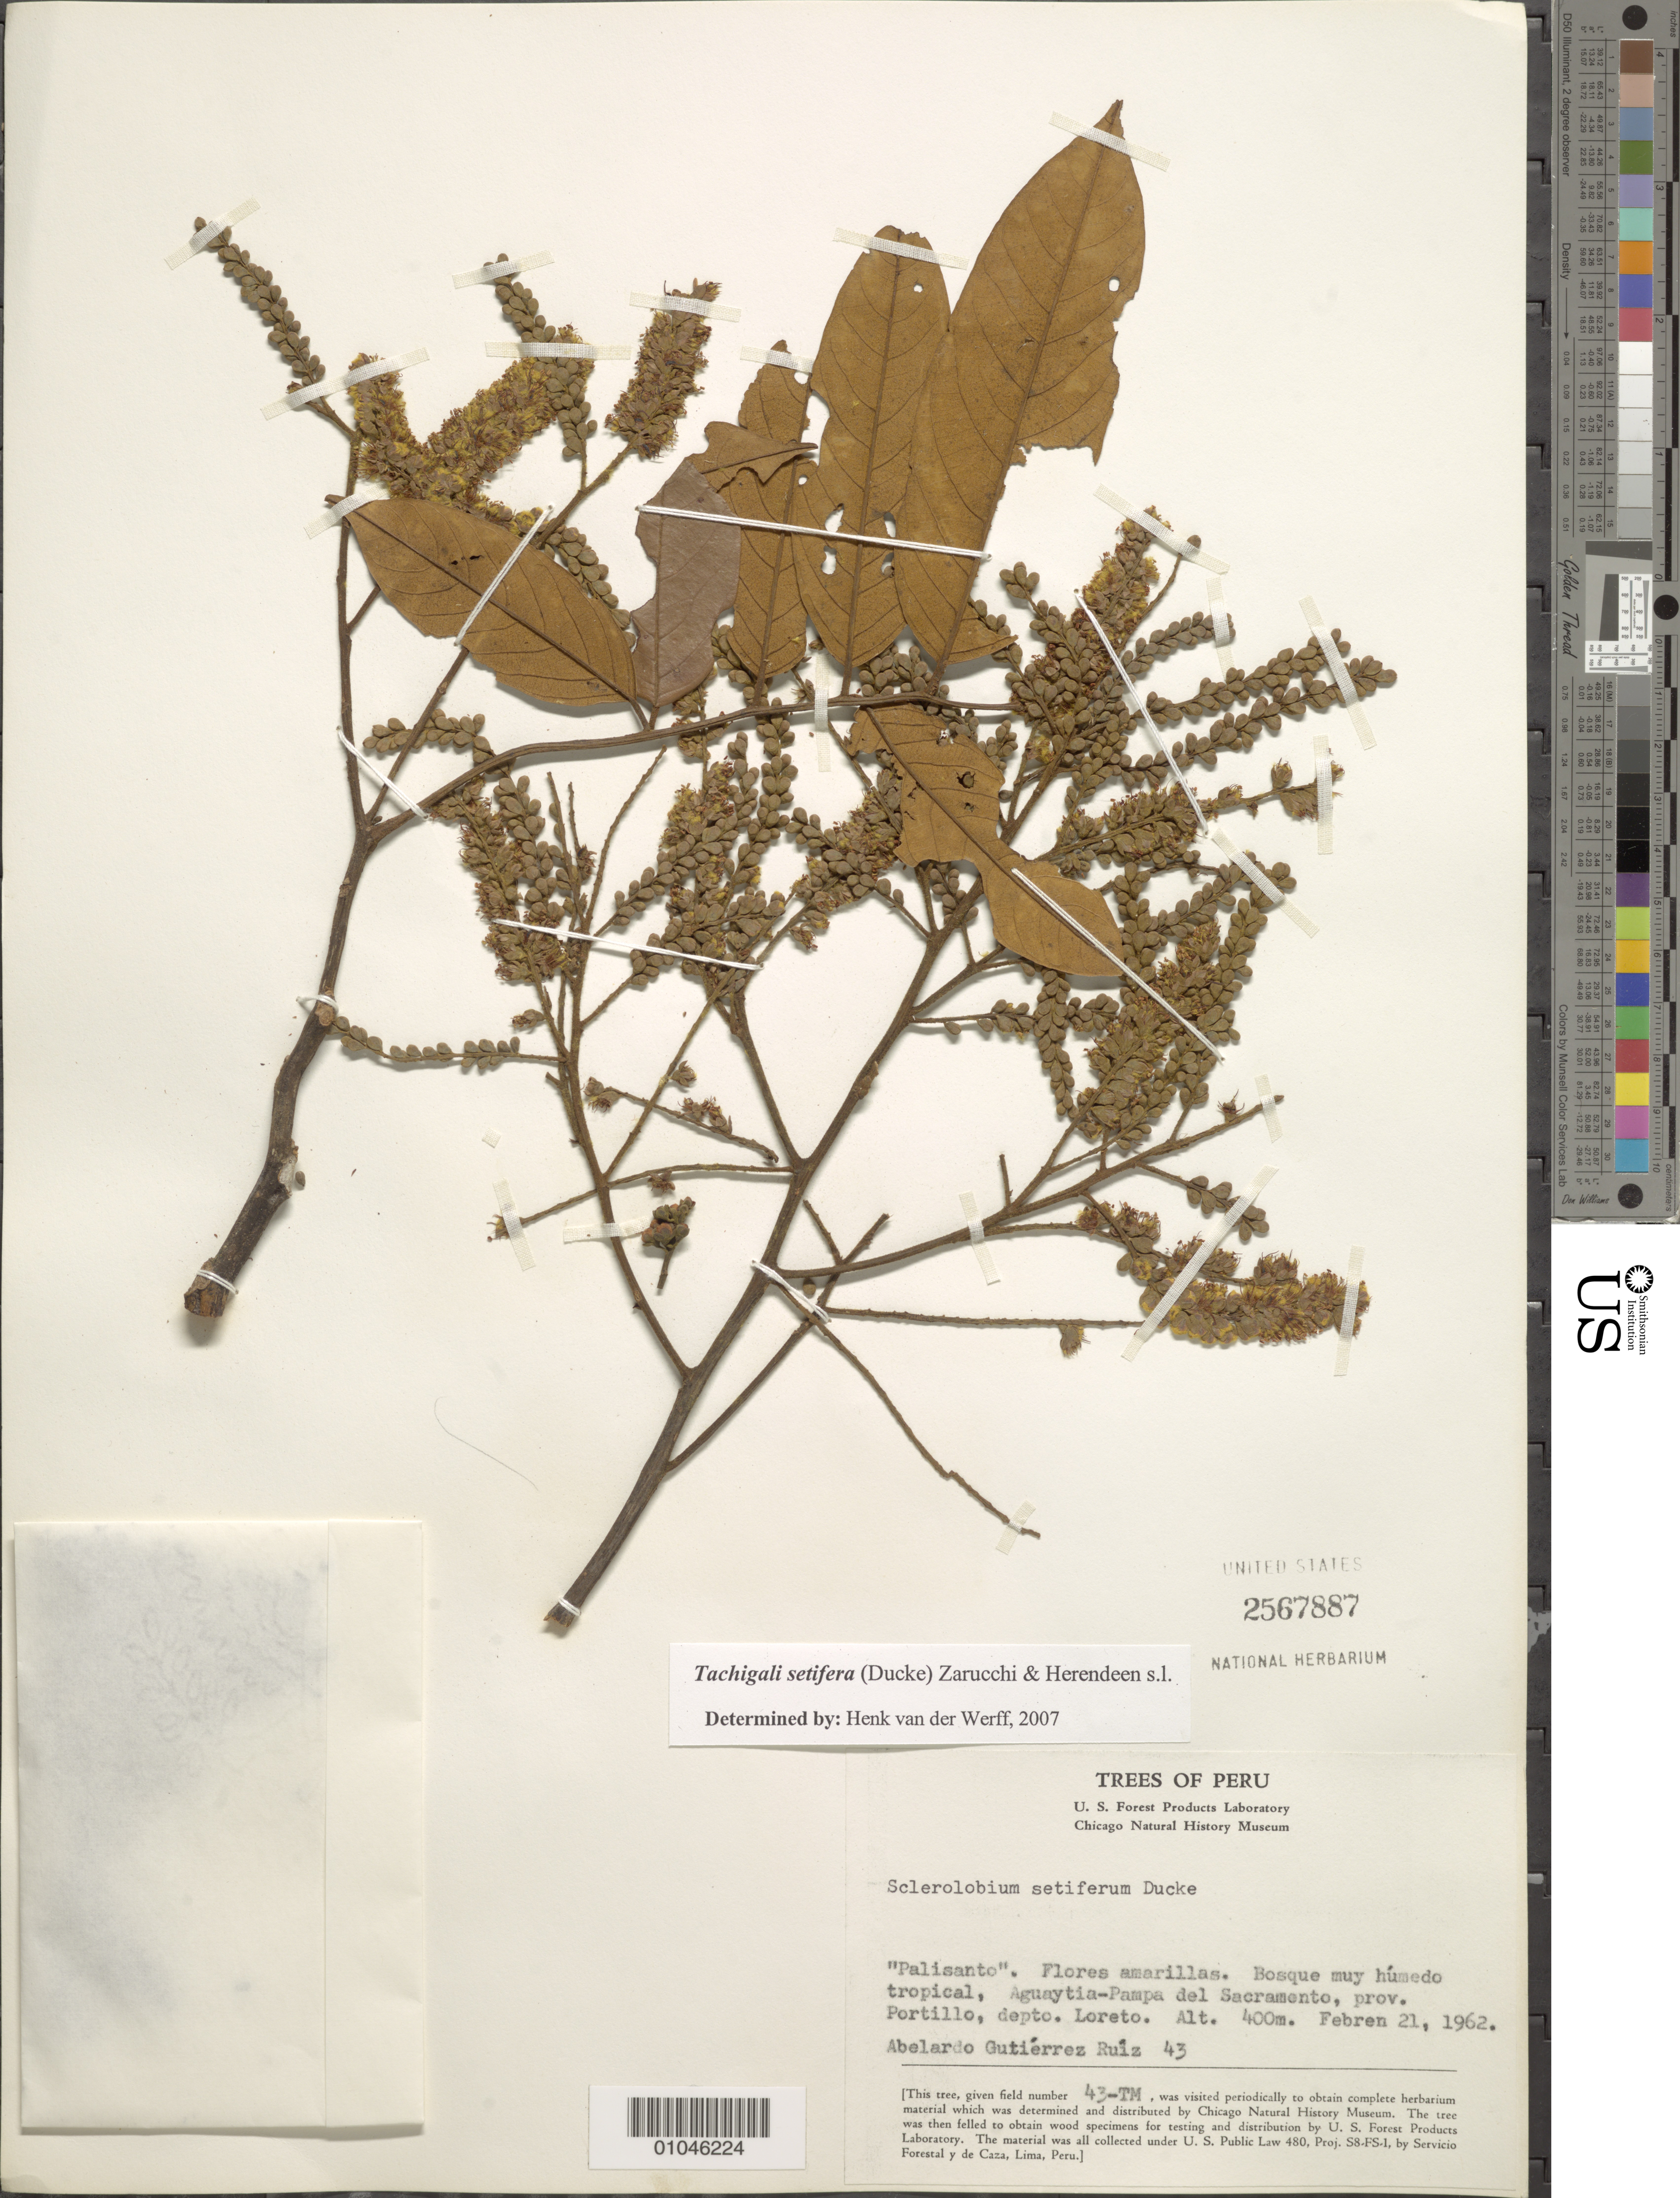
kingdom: Plantae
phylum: Tracheophyta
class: Magnoliopsida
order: Fabales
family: Fabaceae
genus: Tachigali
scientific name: Tachigali setifera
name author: (Ducke) Zarucchi & Herend.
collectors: A. Gutiérrez Ruíz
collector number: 43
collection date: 1962-02-21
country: Peru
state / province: Loreto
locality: Aguaytia-Pampa del Sacramento, prov. Portillo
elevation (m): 400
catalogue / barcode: US 2567887